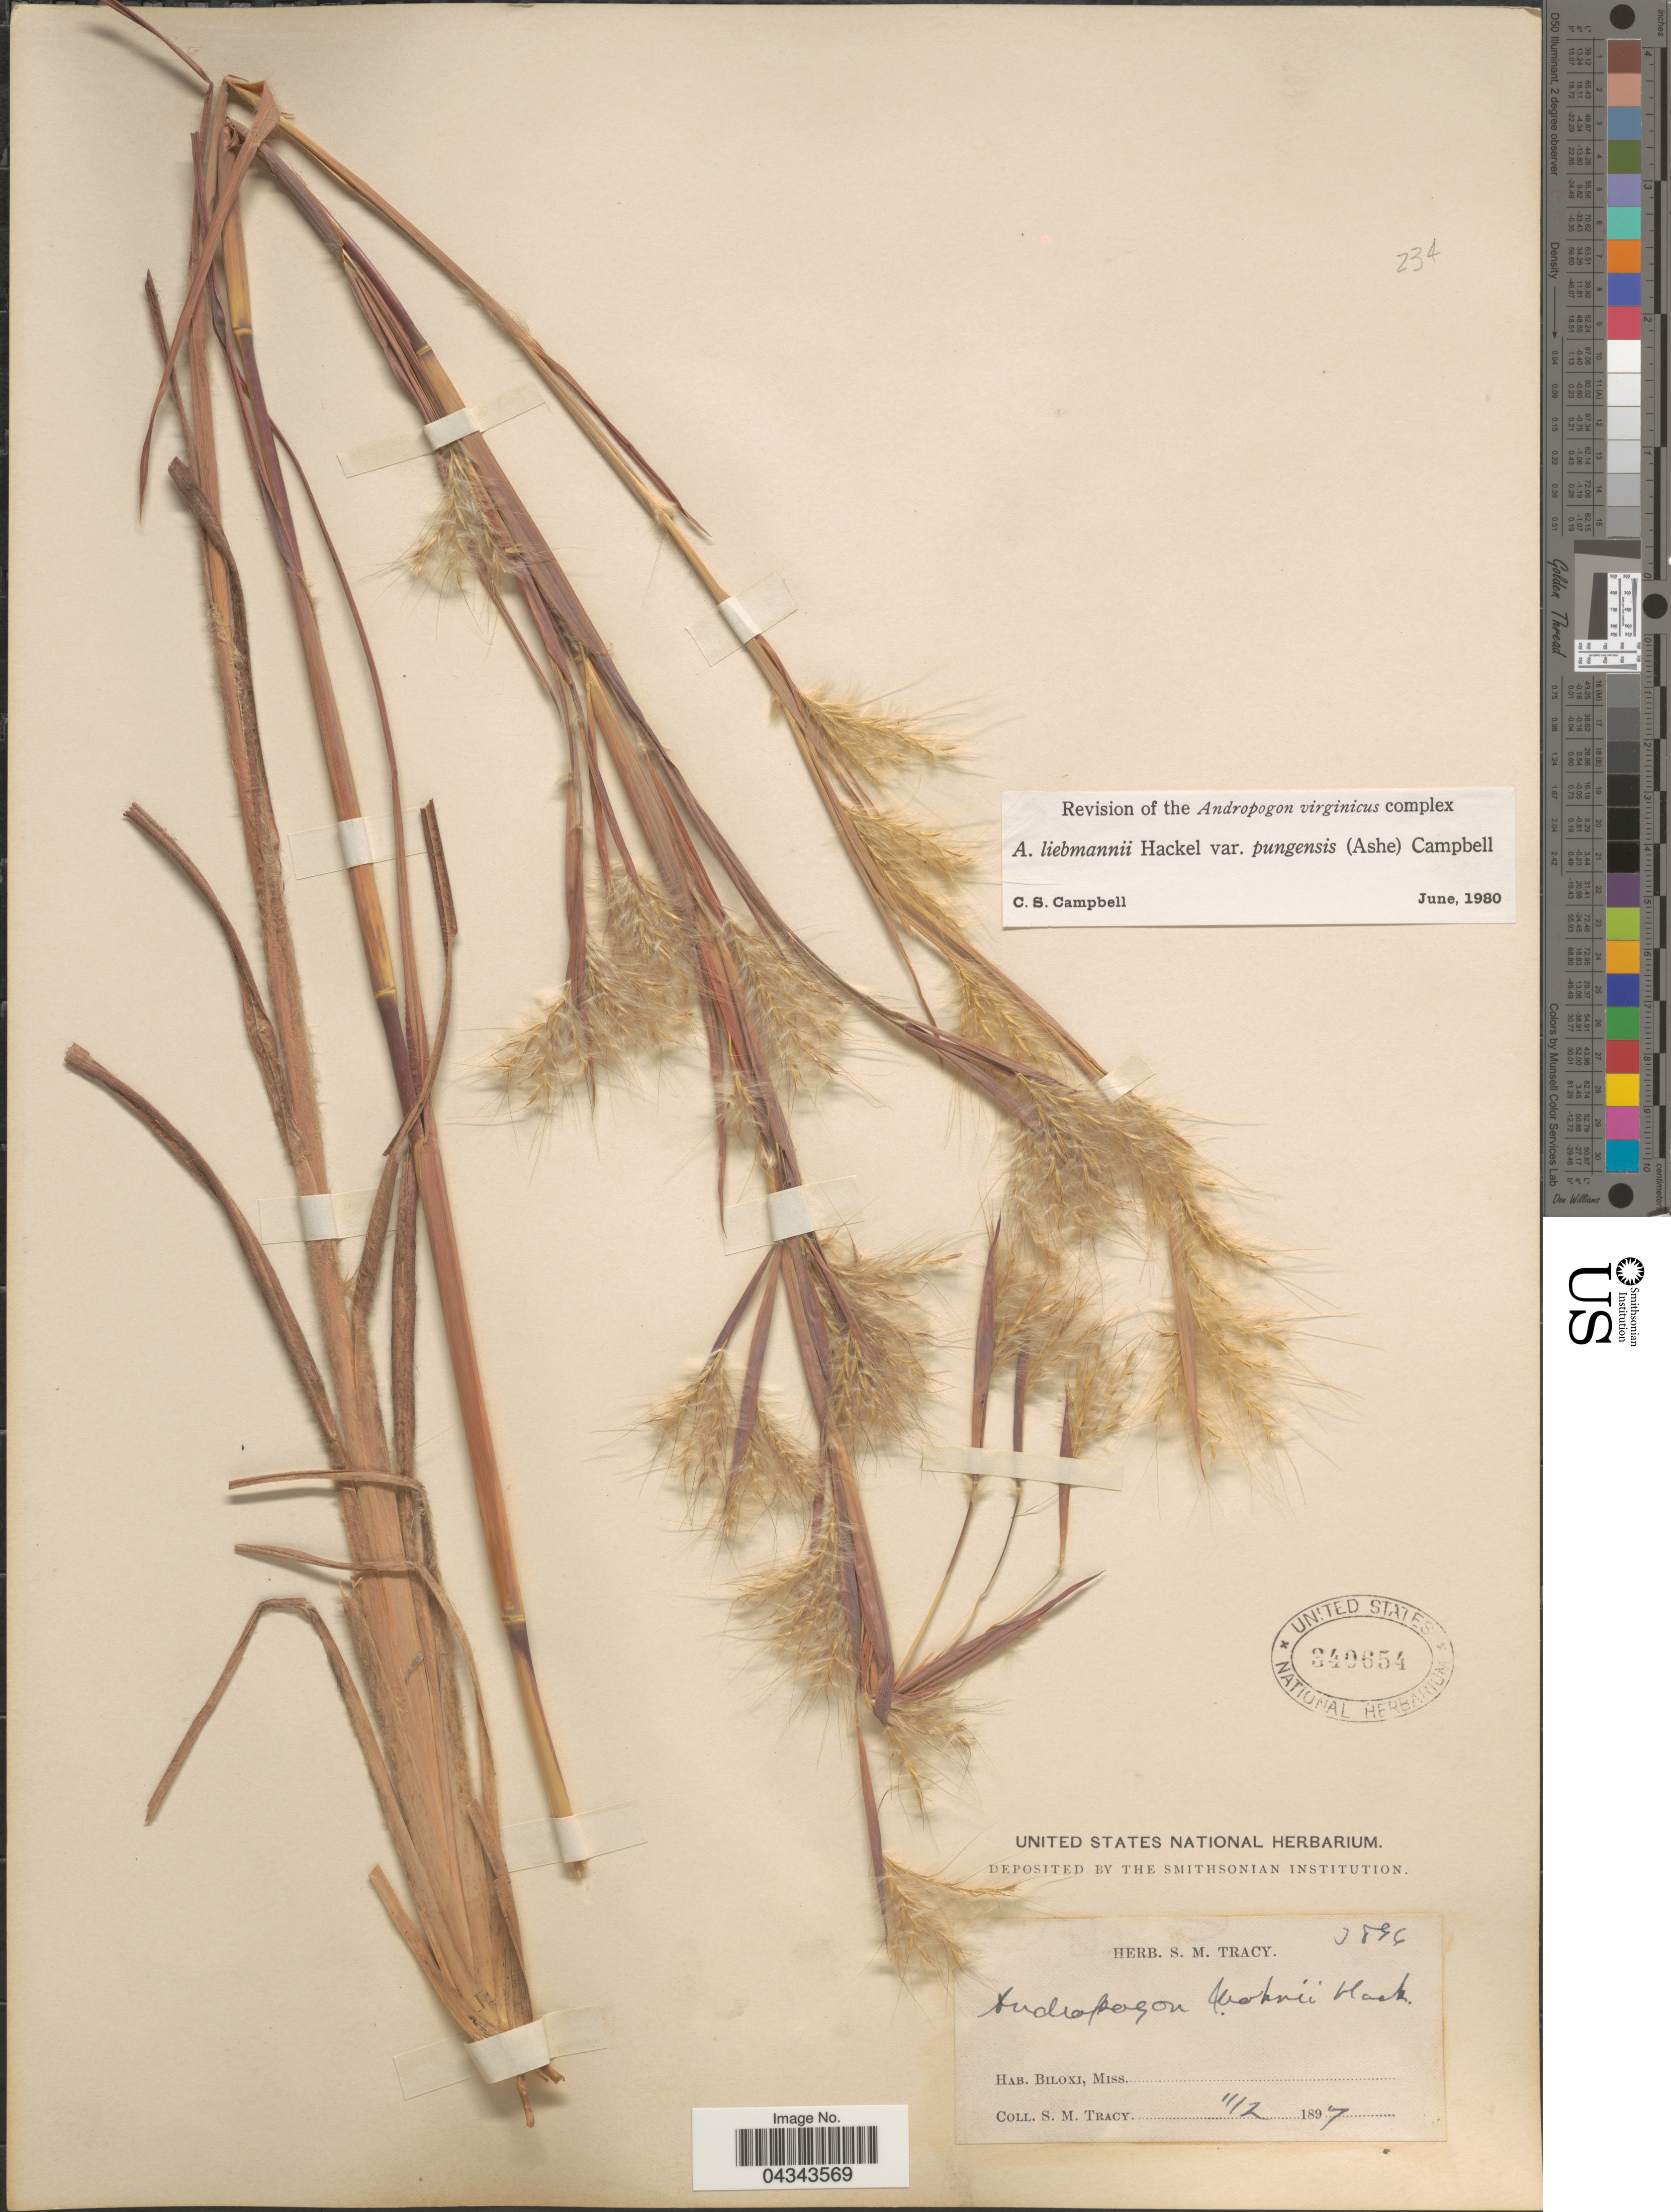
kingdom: Plantae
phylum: Tracheophyta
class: Liliopsida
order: Poales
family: Poaceae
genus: Andropogon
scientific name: Andropogon liebmannii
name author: Hack.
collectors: S. M. Tracy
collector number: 3894*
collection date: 1897-11-02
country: United States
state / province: Mississippi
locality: Biloxi.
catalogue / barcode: US 340654